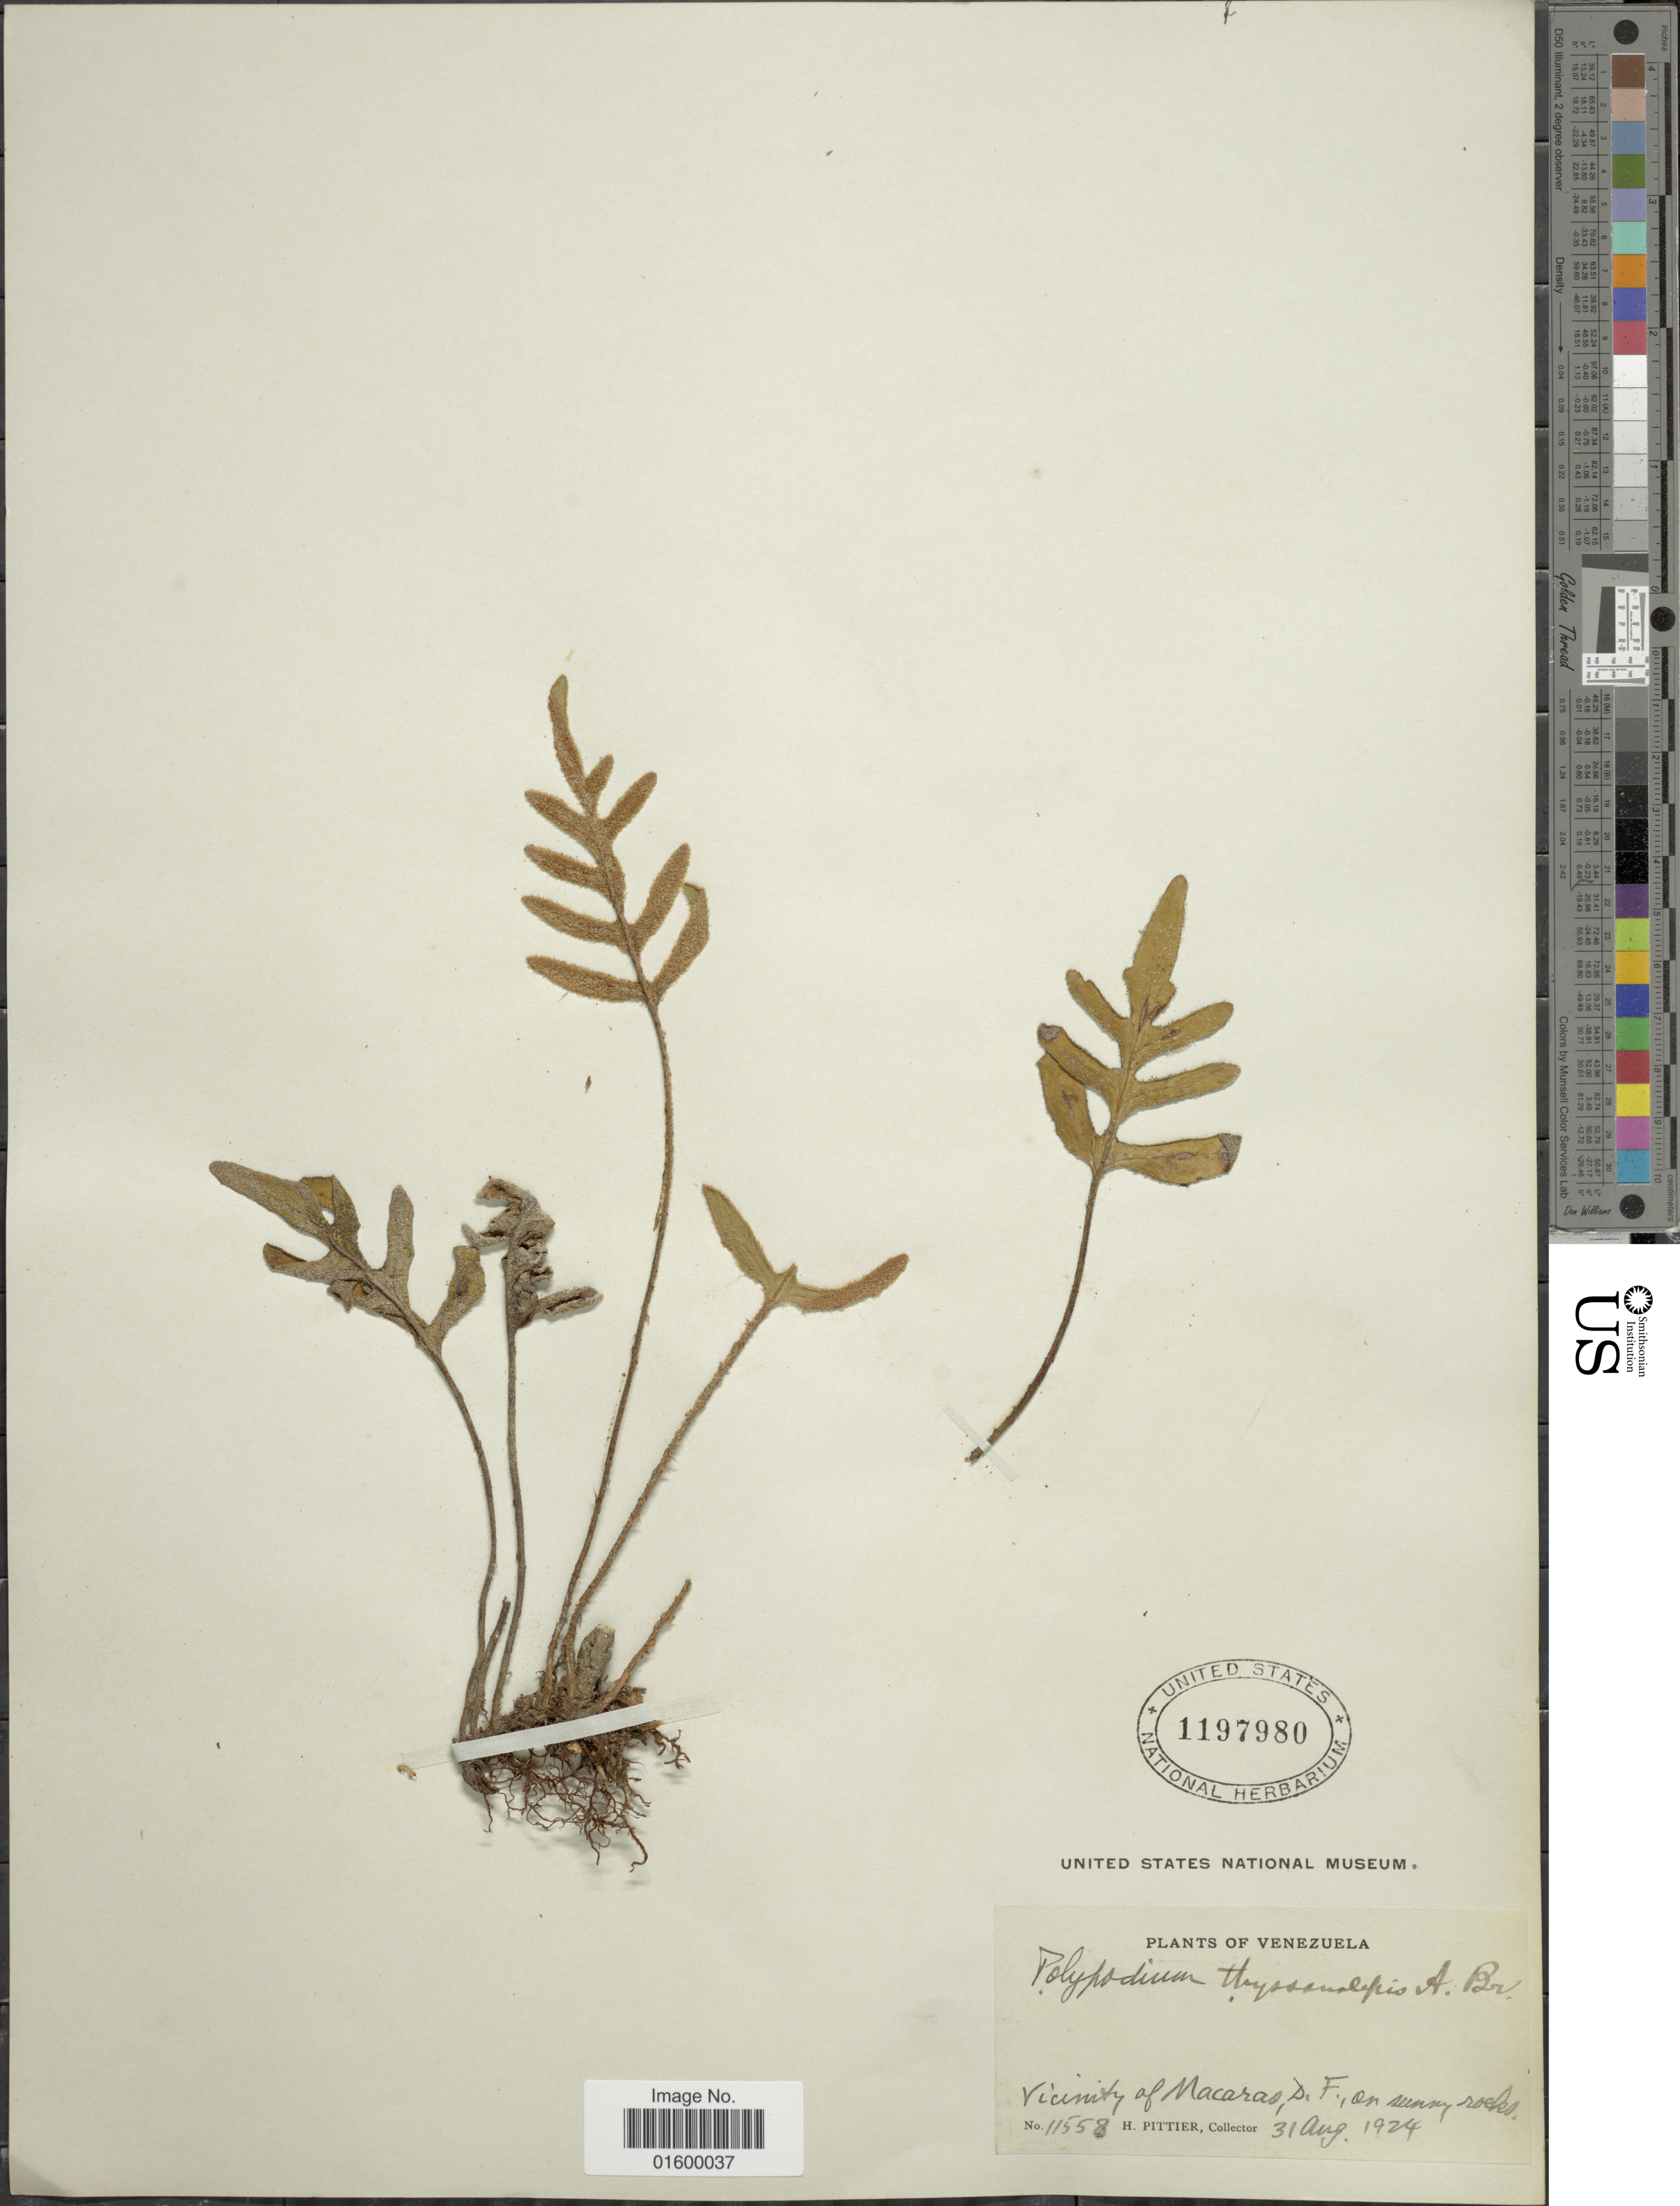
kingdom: Plantae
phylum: Tracheophyta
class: Polypodiopsida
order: Polypodiales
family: Polypodiaceae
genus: Pleopeltis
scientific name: Pleopeltis thyssanolepis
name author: (A. Braun ex Klotzsch) E.G. Andrews & Windham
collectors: H. F. Pittier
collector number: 11558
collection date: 1924-08-31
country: Venezuela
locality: Vicinity of Macaras, D. F.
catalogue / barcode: US 1197980